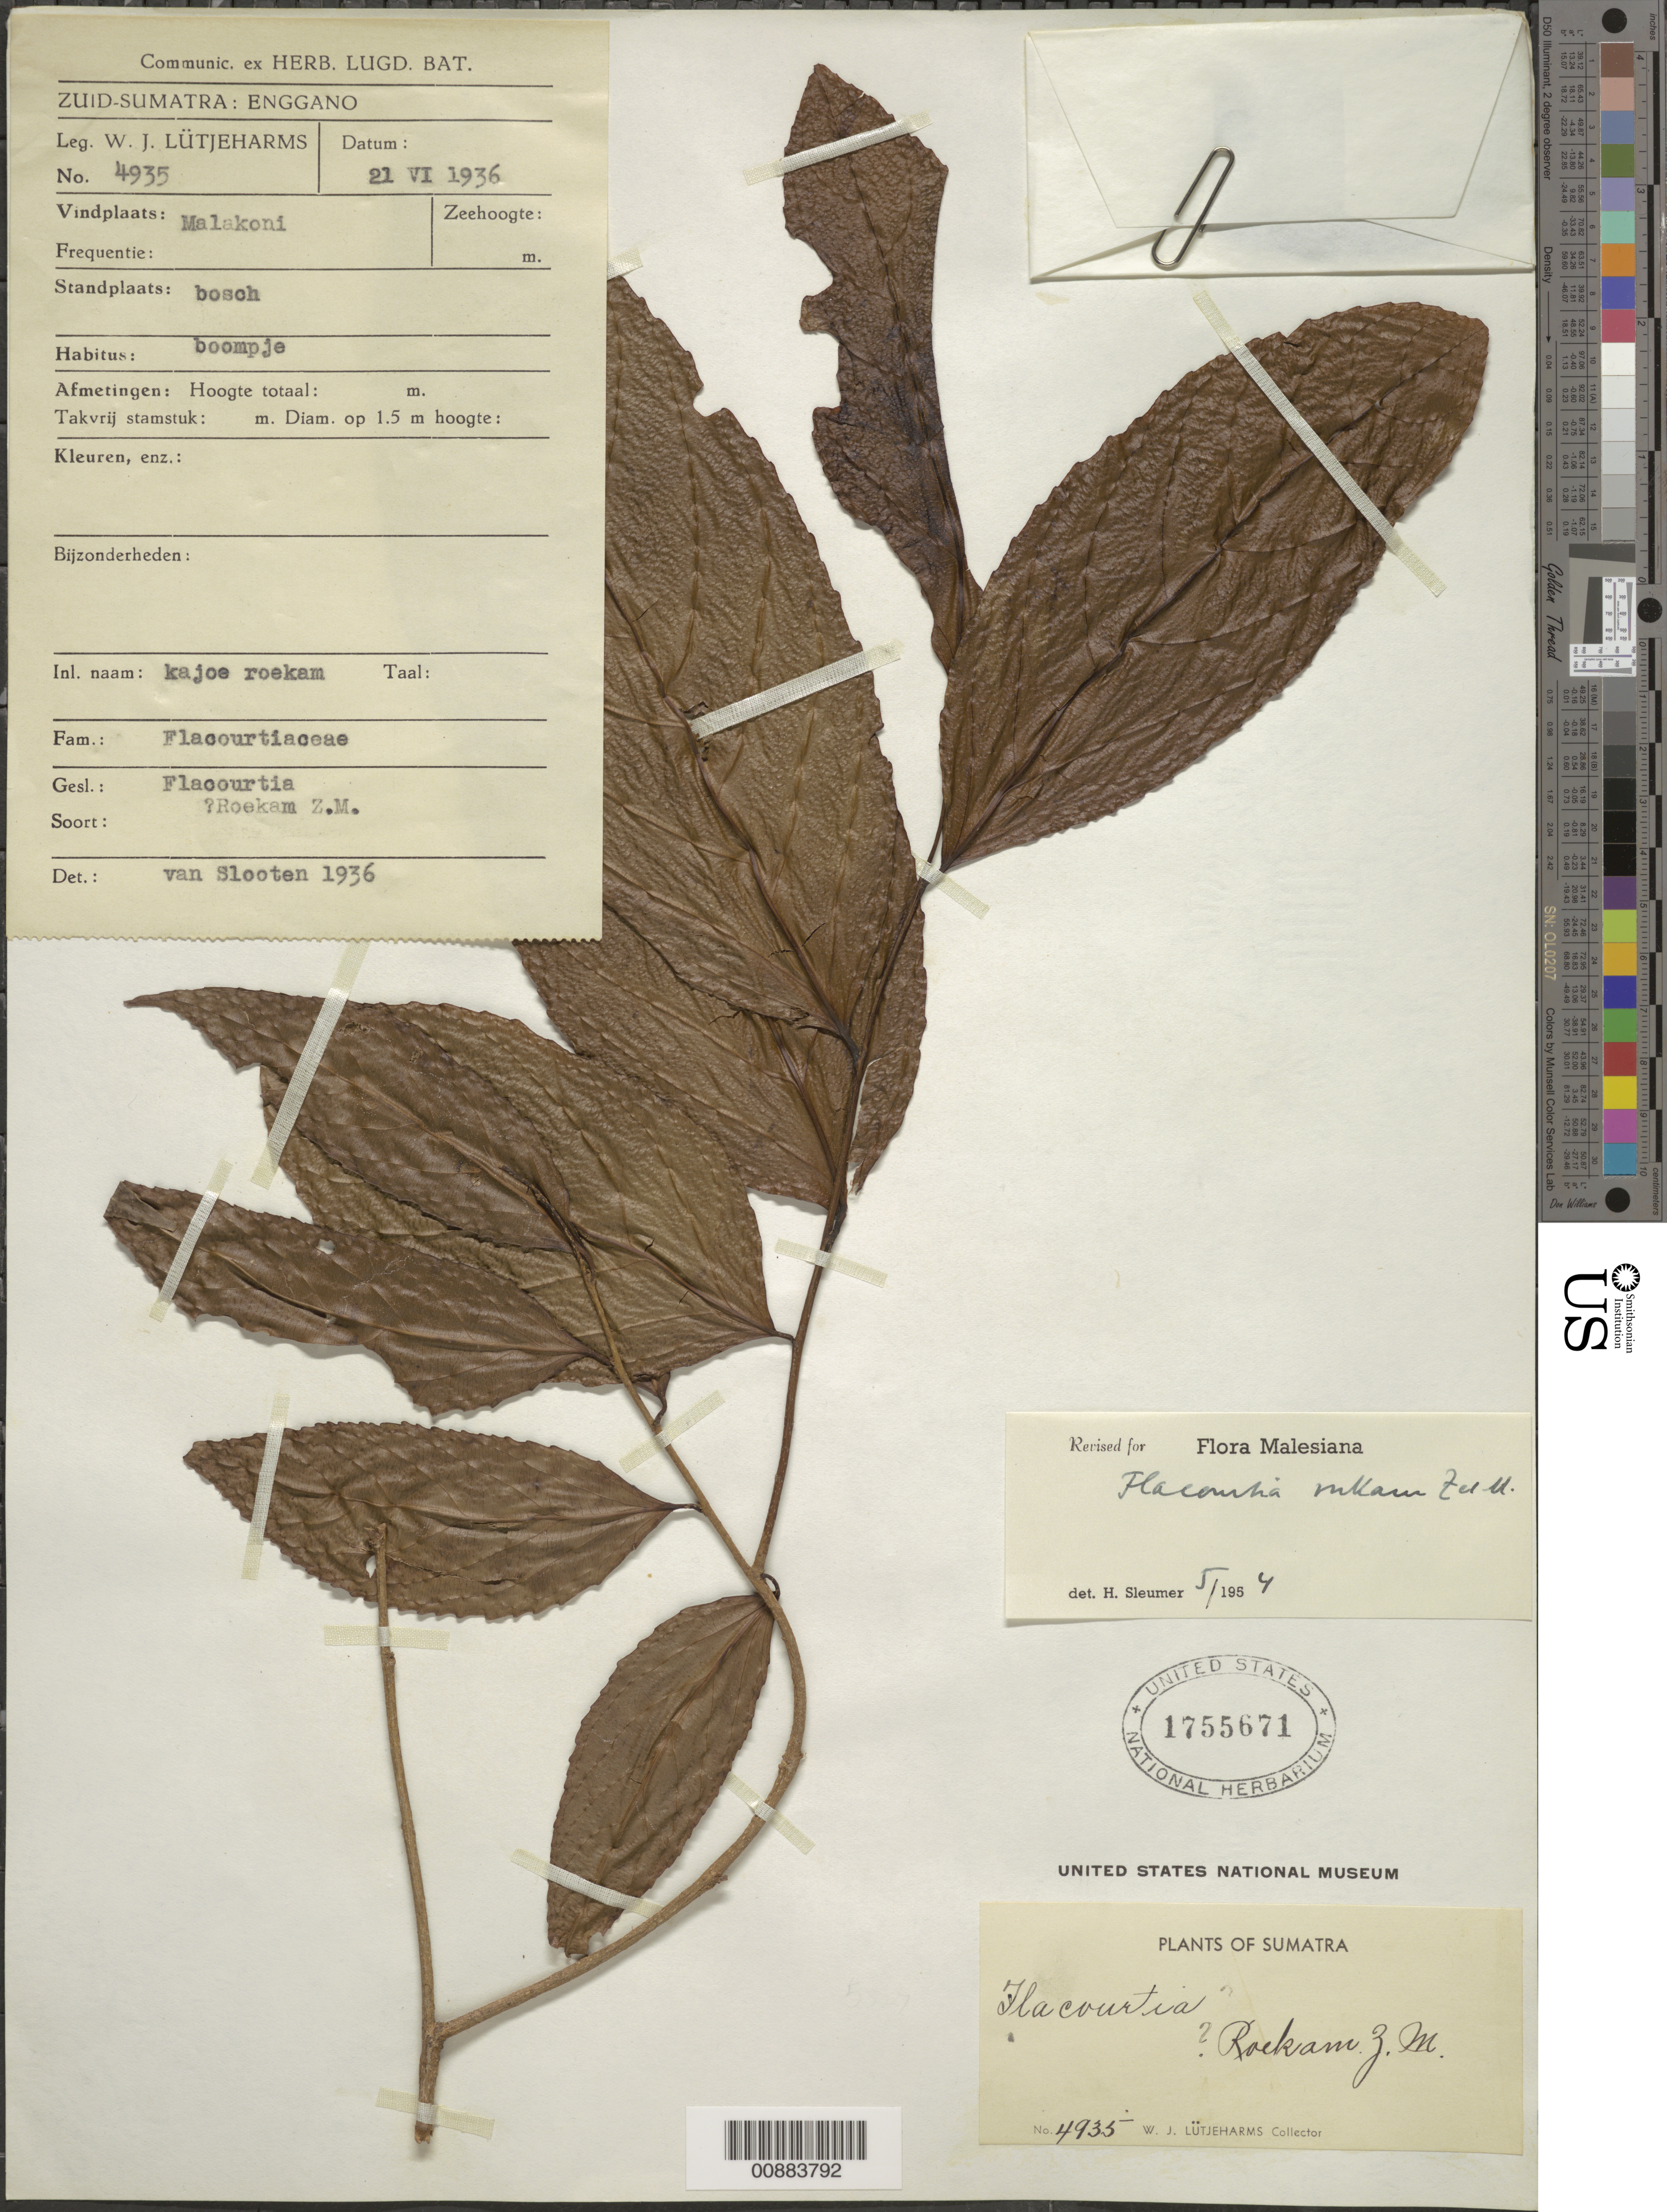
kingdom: Plantae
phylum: Tracheophyta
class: Magnoliopsida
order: Malpighiales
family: Salicaceae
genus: Flacourtia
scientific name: Flacourtia rukam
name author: Zoll. & Moritzi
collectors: W. Lütjeharms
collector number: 4935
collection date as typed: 21 Jun 1936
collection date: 1936-06-21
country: Indonesia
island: Sumatra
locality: Malakoni.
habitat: Bosch, boompje.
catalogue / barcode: US 1755671